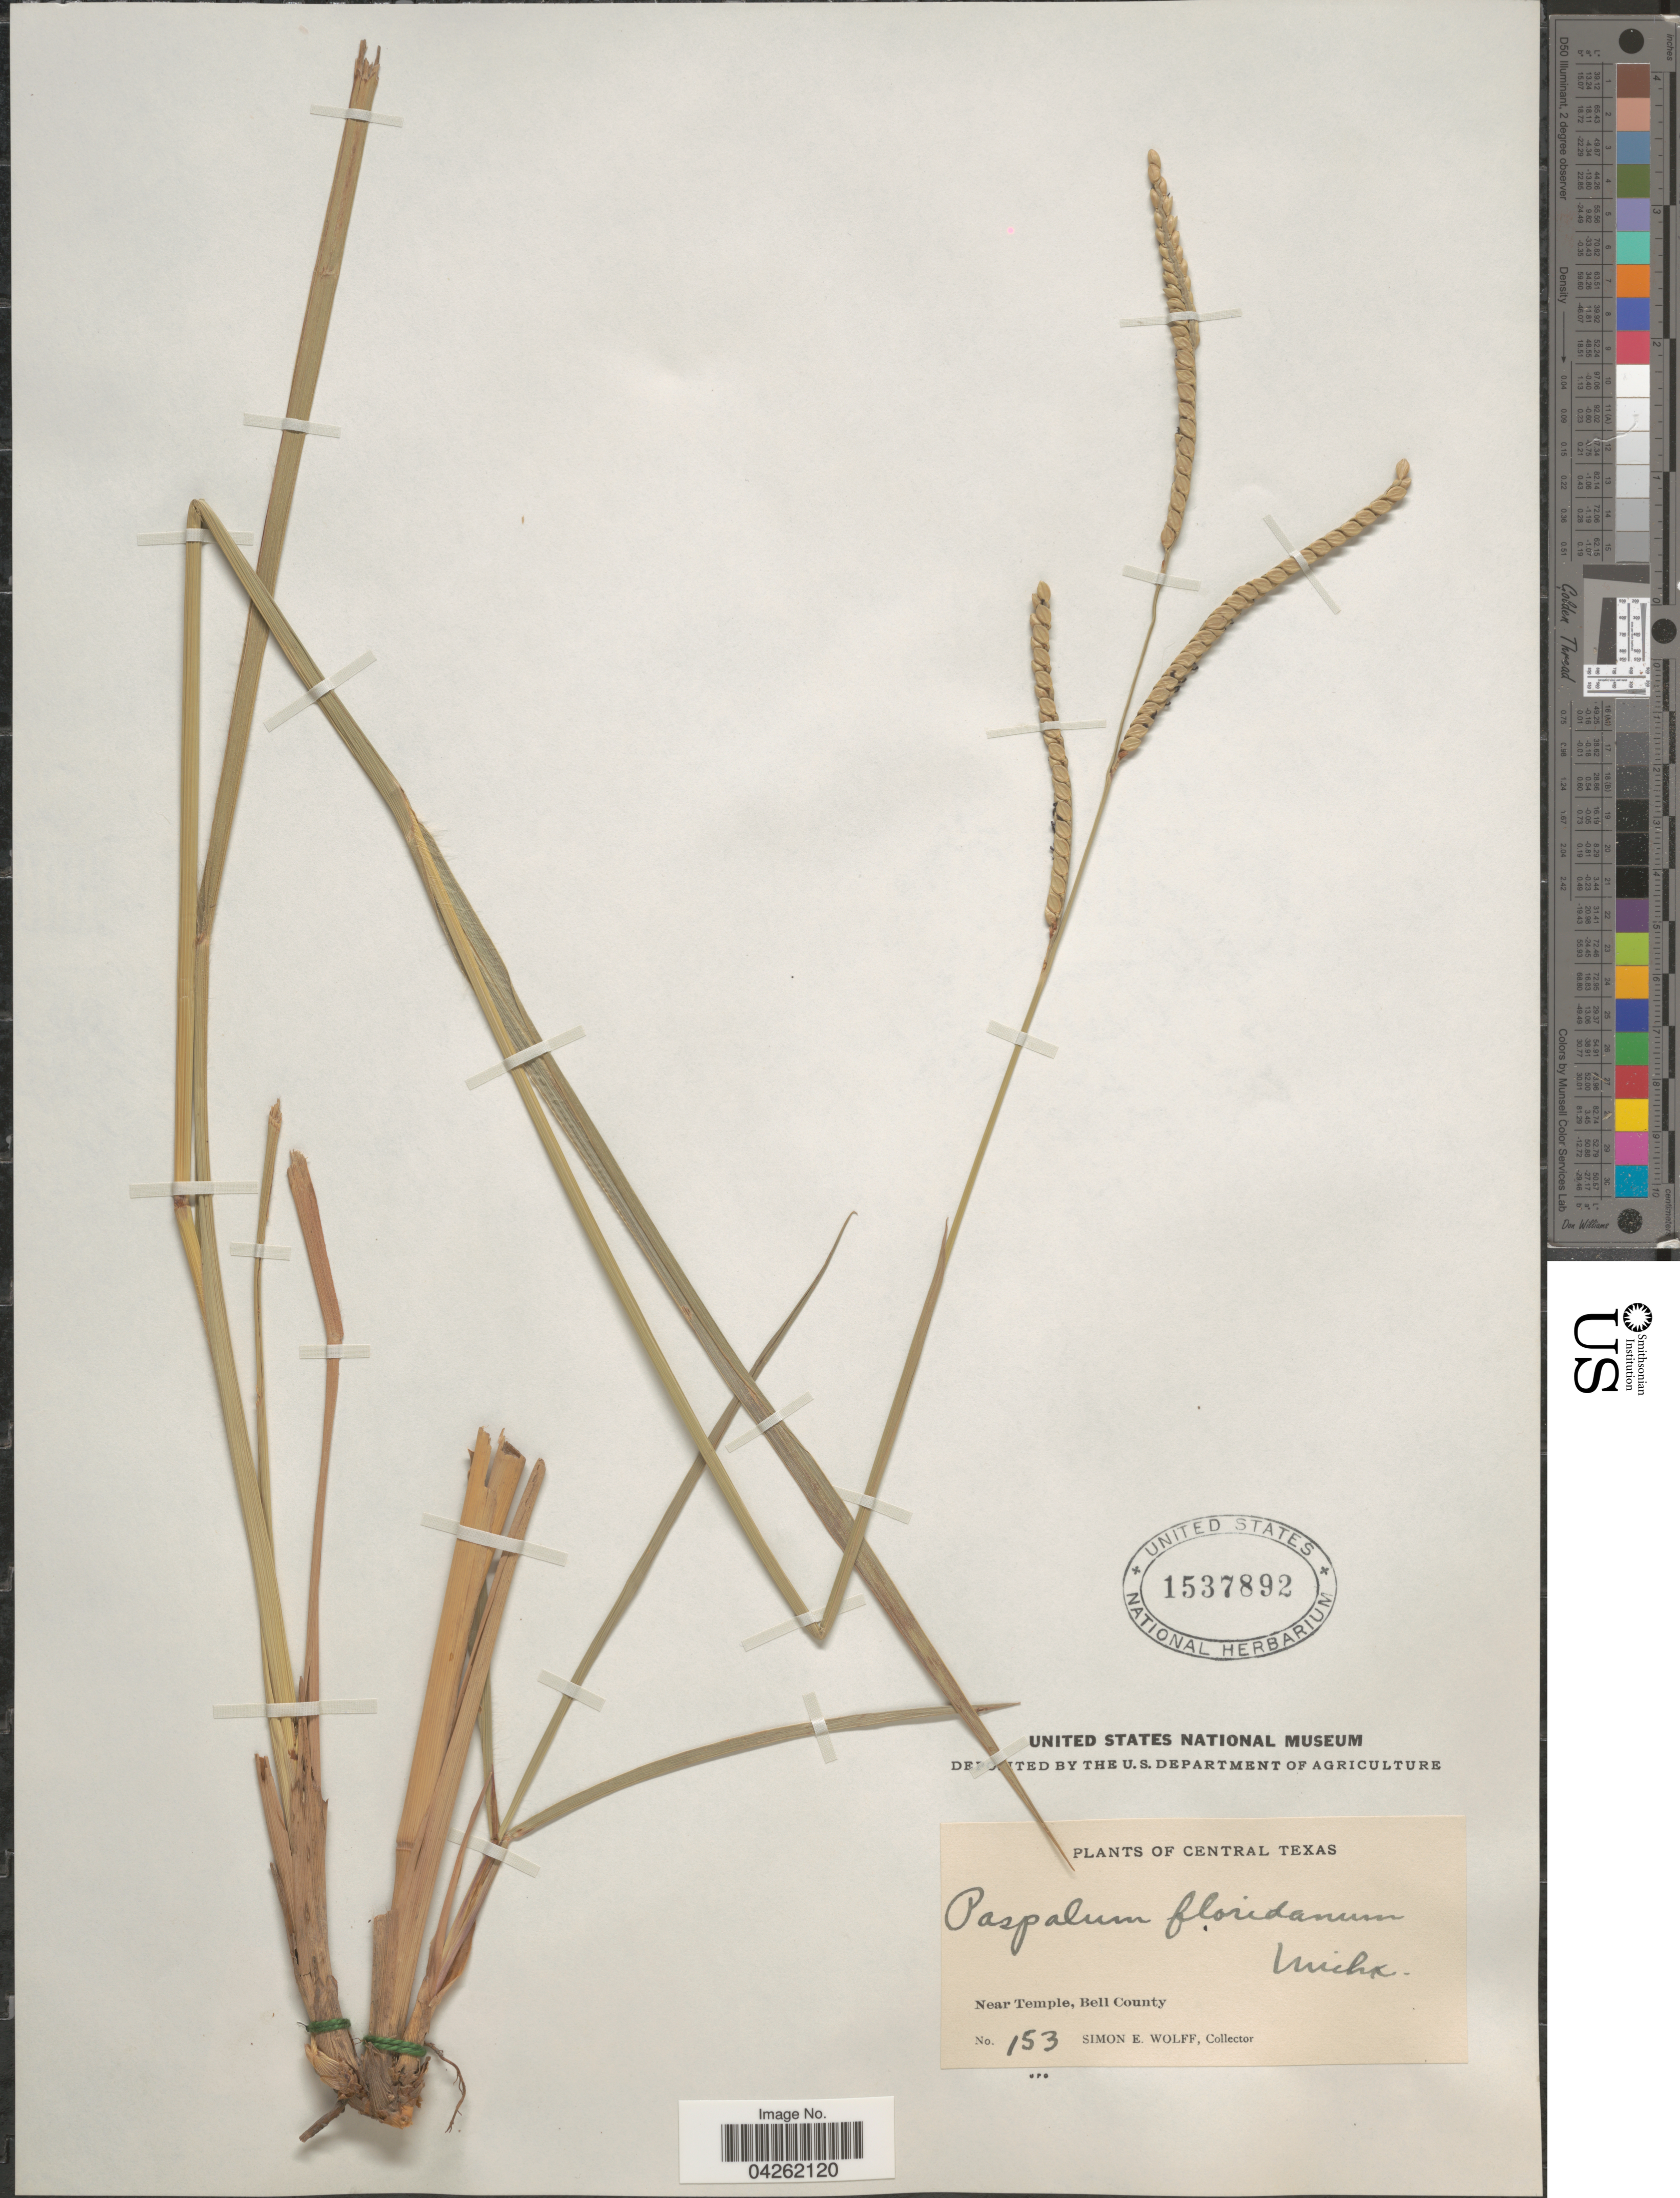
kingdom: Plantae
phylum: Tracheophyta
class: Liliopsida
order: Poales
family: Poaceae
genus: Paspalum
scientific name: Paspalum floridanum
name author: Michx.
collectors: S. E. Wolff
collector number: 153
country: United States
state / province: Texas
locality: Central Texas. Near Temple, Bell County.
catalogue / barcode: US 1537892